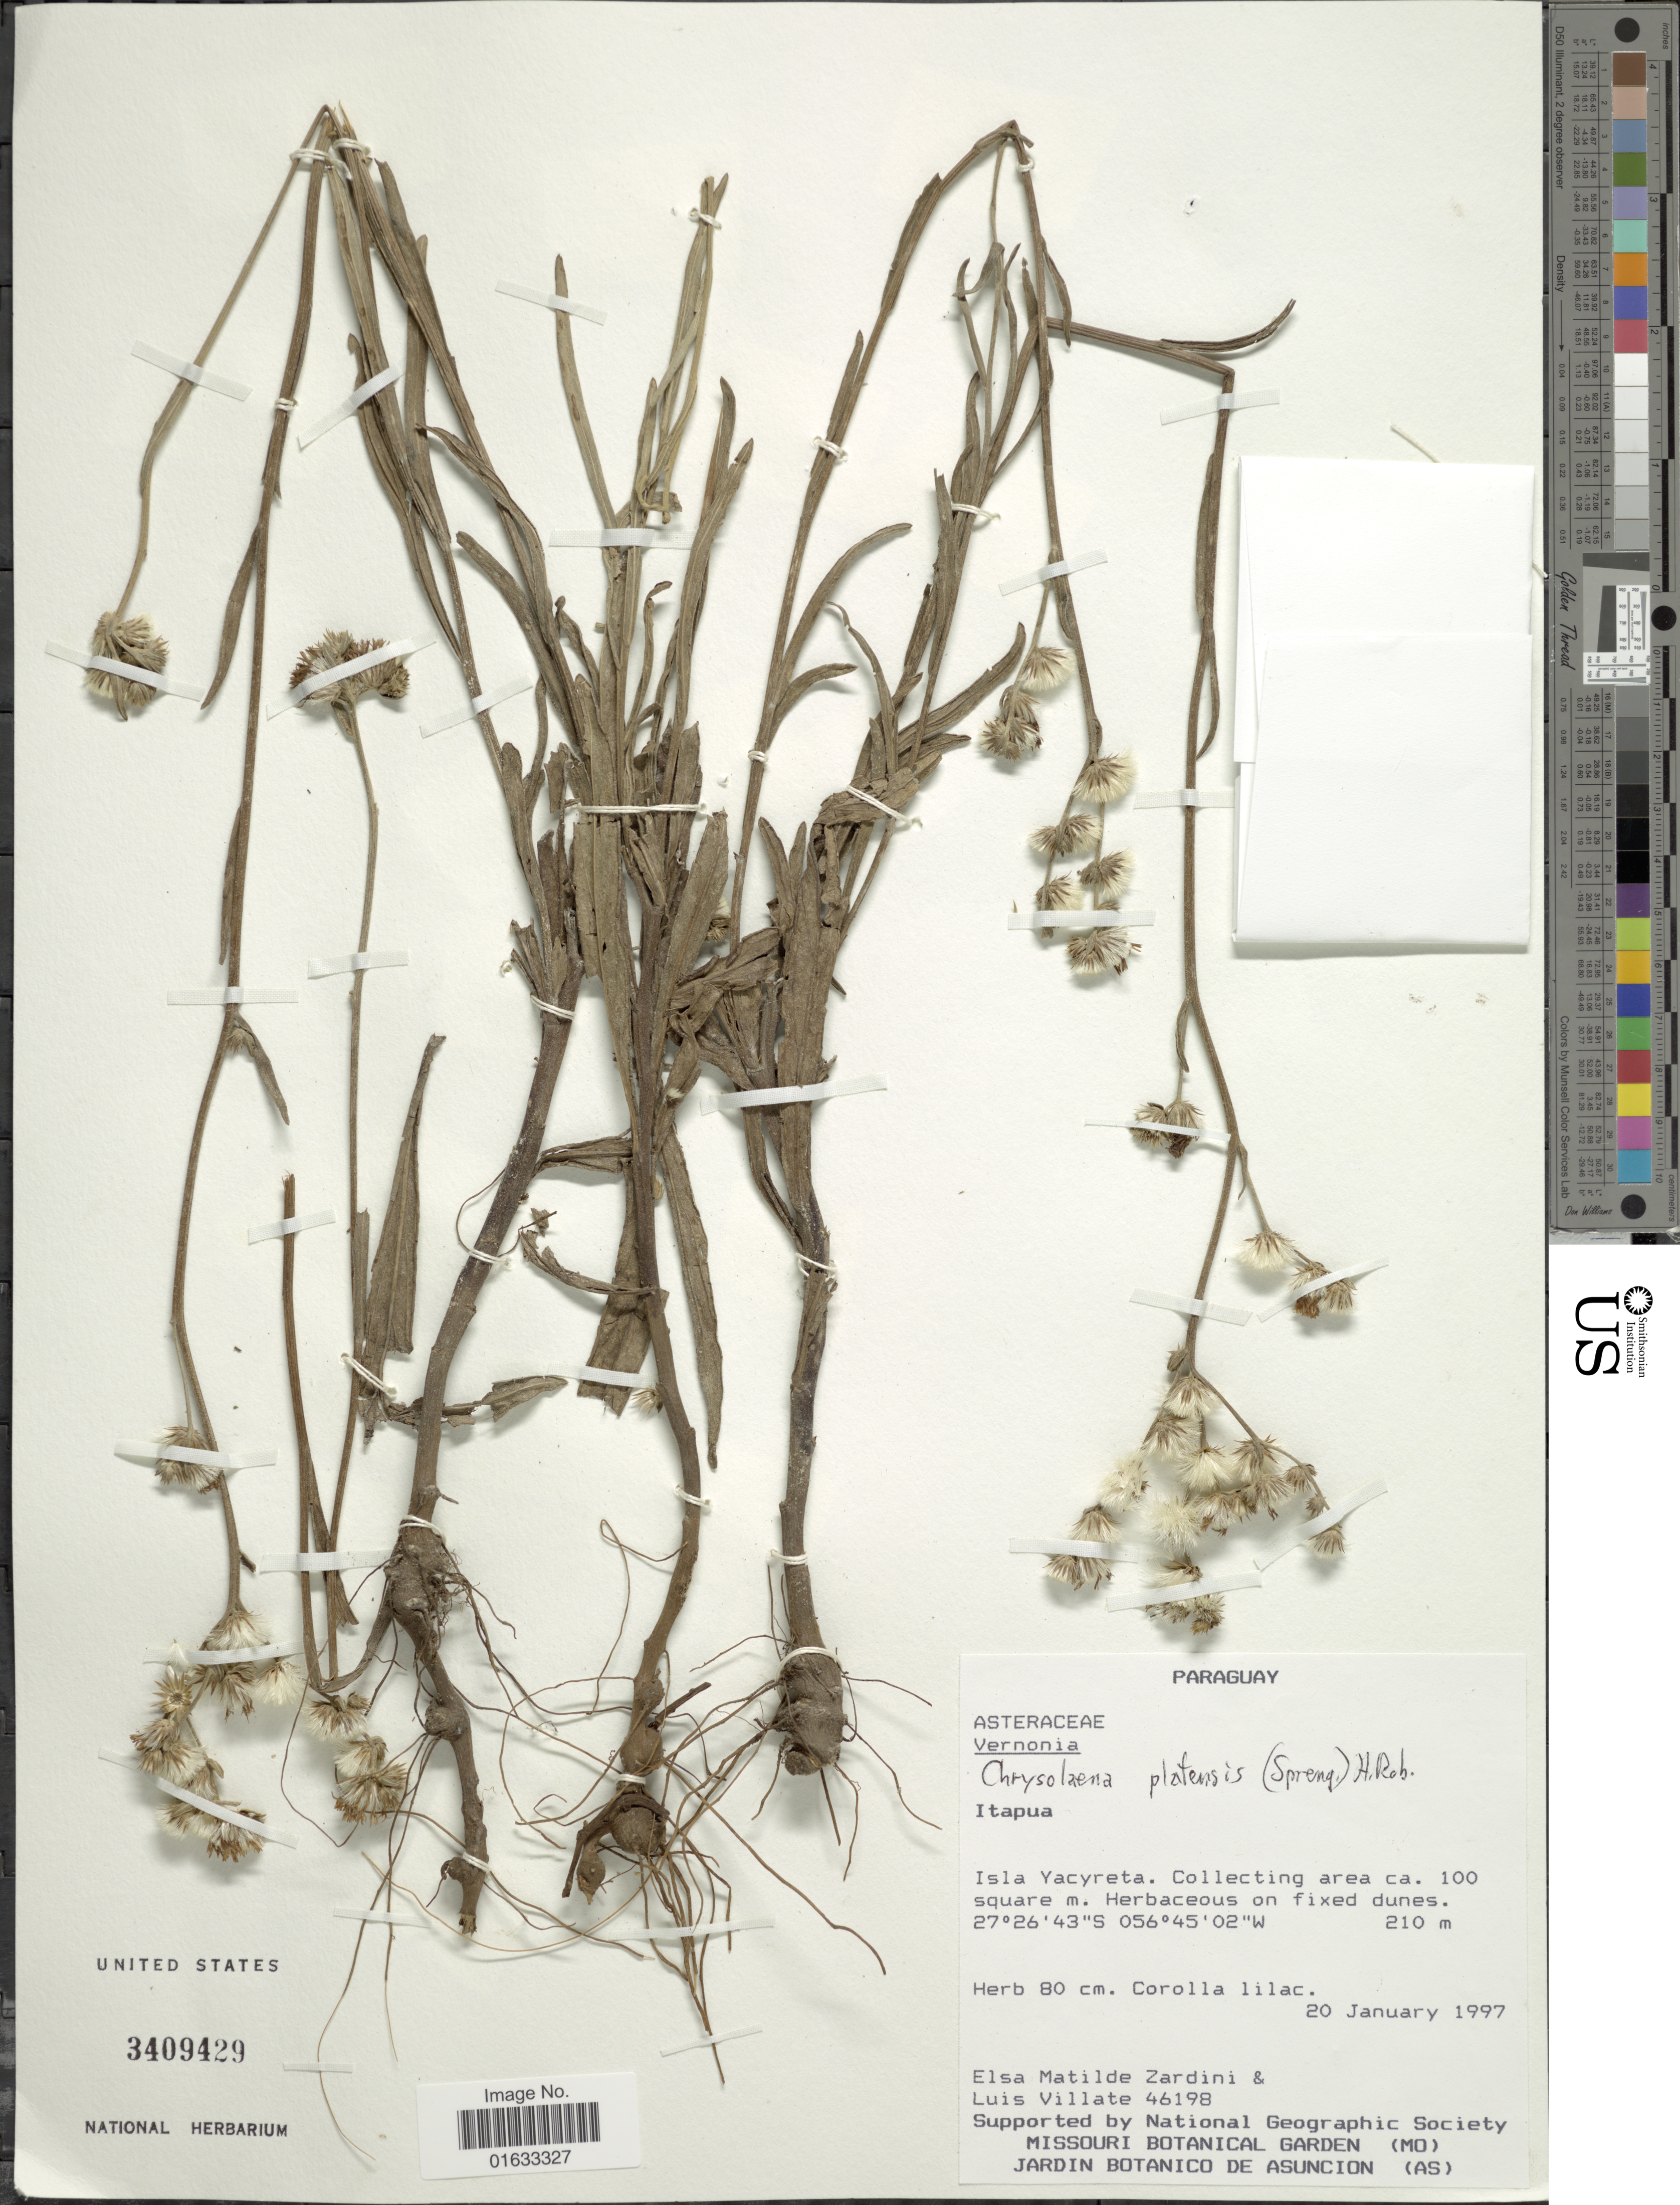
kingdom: Plantae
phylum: Tracheophyta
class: Magnoliopsida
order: Asterales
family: Asteraceae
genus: Chrysolaena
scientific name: Chrysolaena platensis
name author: (Spreng.) H. Rob.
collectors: E. M. Zardini & L. Villate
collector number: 46198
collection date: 1997-01-20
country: Paraguay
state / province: Itapua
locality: Isla Yacyreta, ca 100 square m.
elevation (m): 210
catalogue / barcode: US 3409429